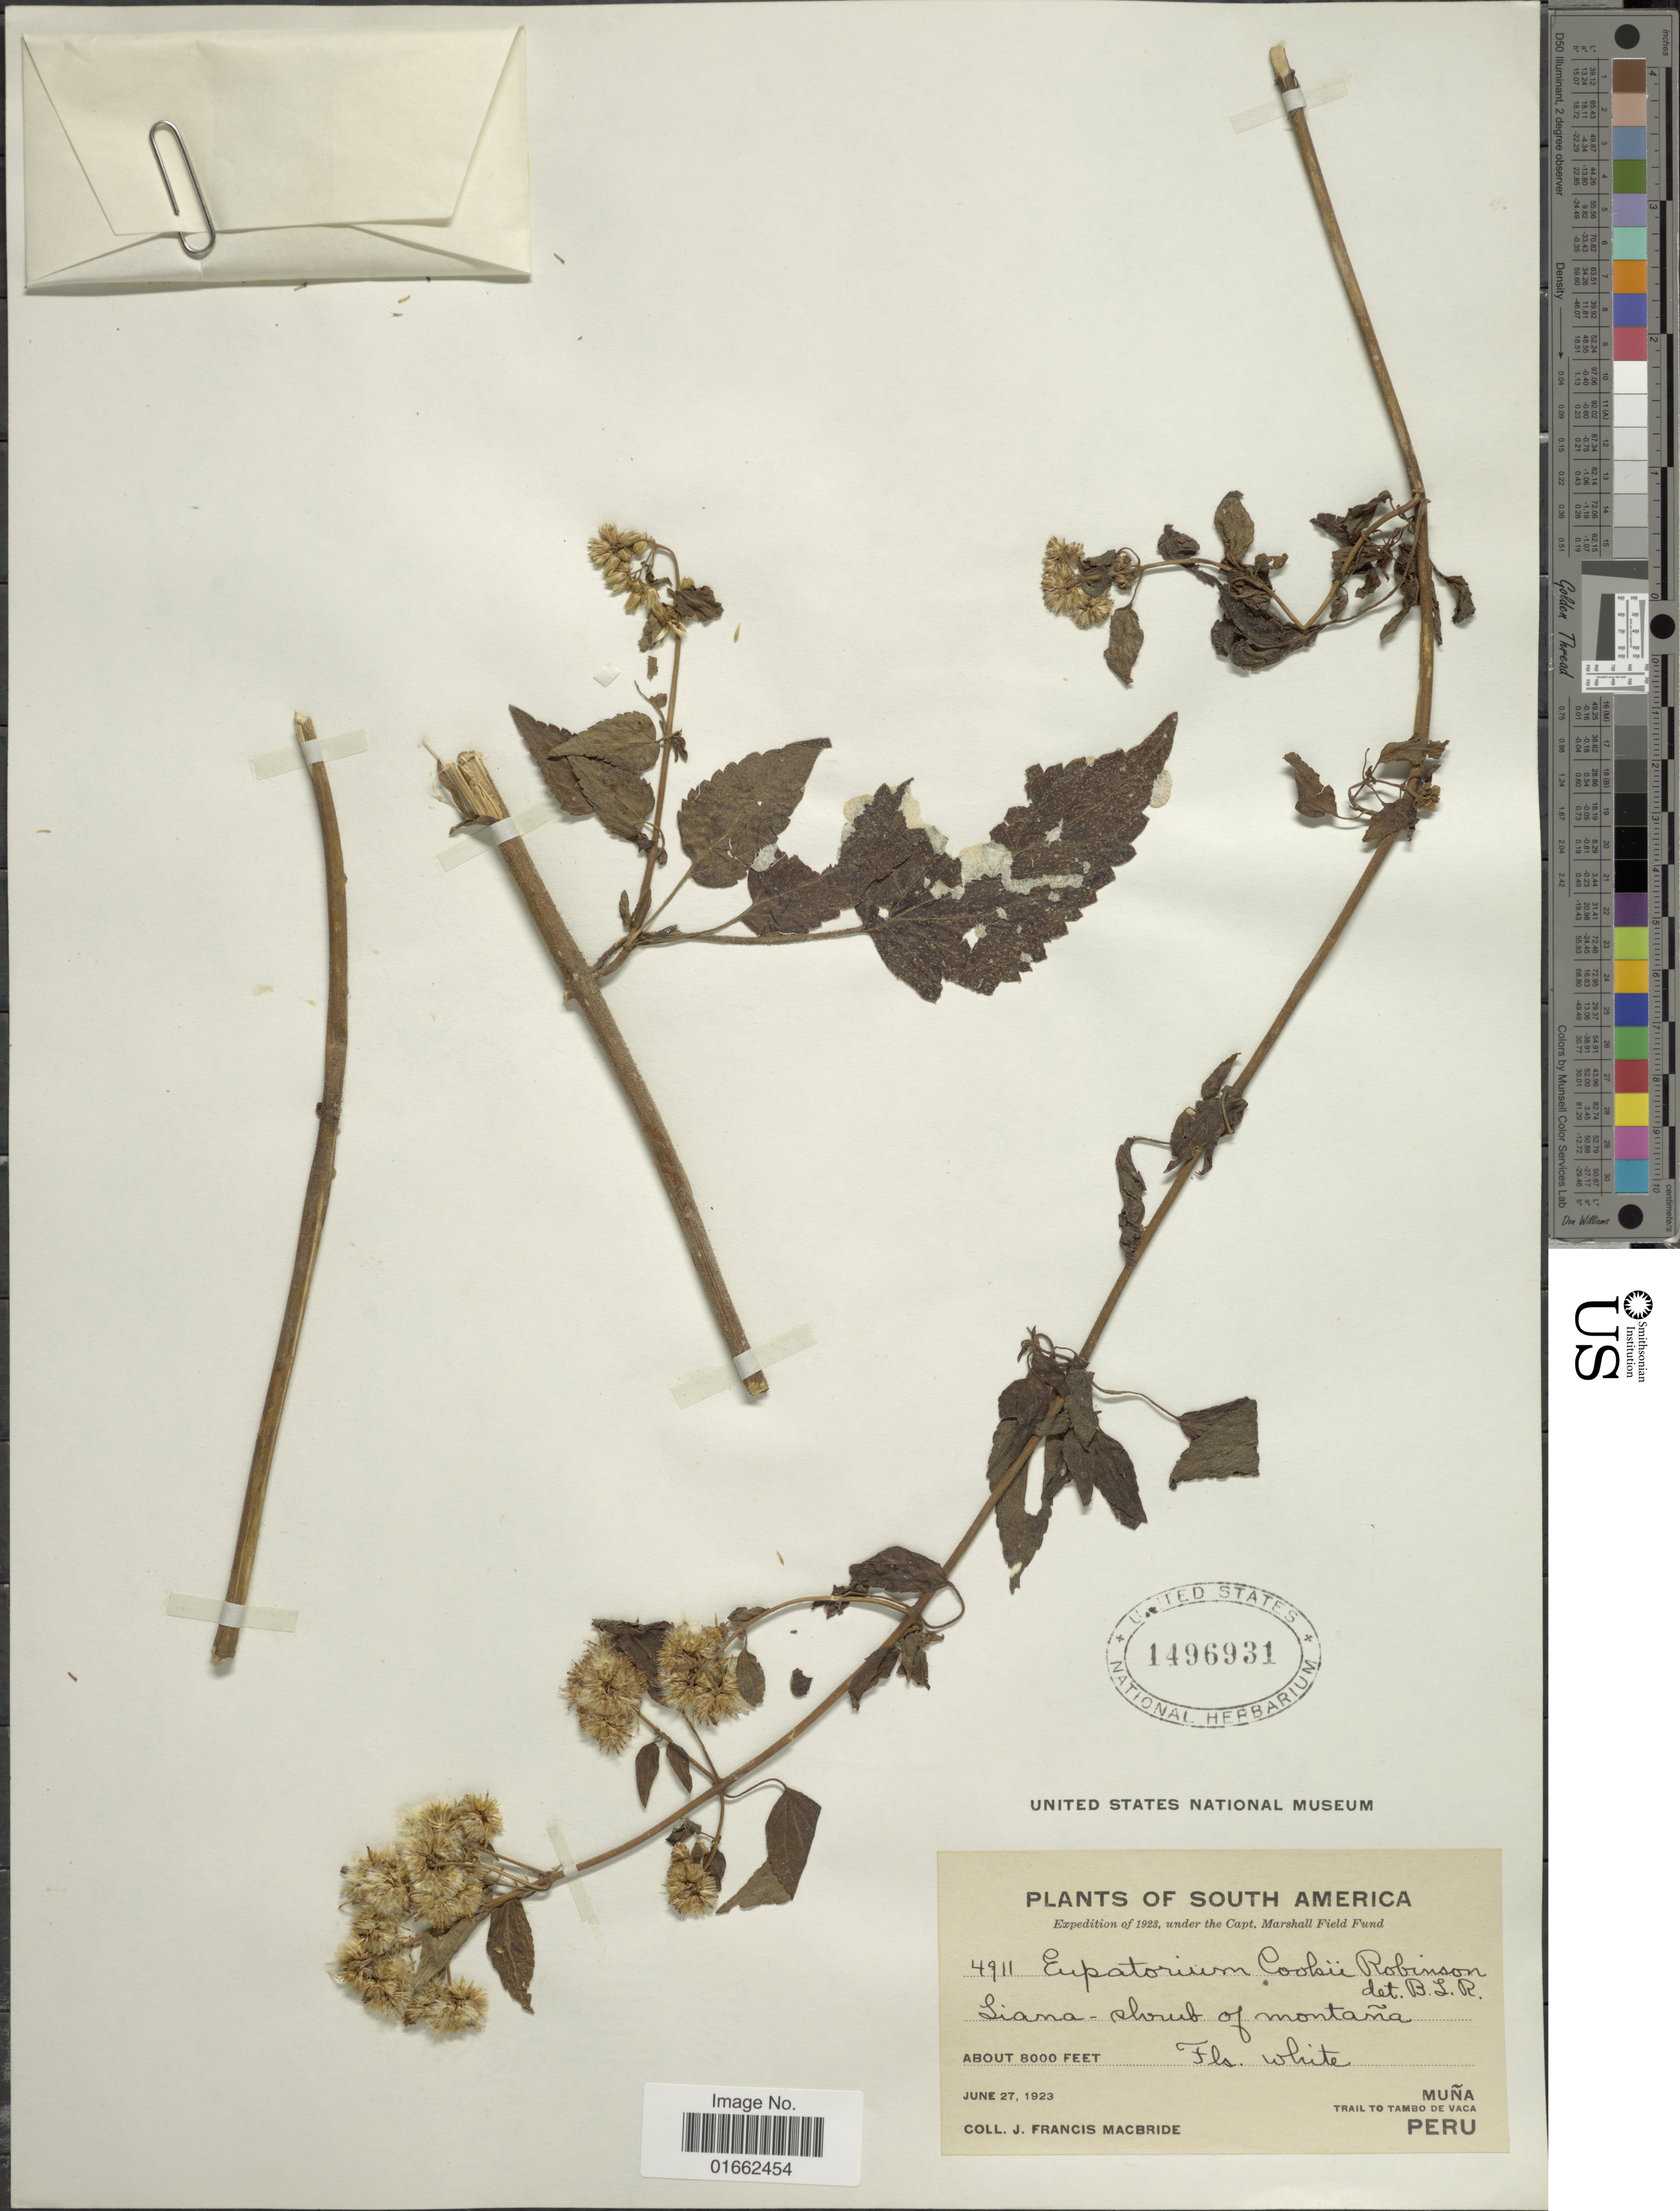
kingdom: Plantae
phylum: Tracheophyta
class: Magnoliopsida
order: Asterales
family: Asteraceae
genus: Fleischmannia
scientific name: Fleischmannia cookii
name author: (B.L. Rob.) R.M. King & H. Rob.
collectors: J. F. Macbride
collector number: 4911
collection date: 1923-06-27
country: Peru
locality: Muña. Trail to Tambo de Vaca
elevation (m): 2438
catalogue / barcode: US 1496931